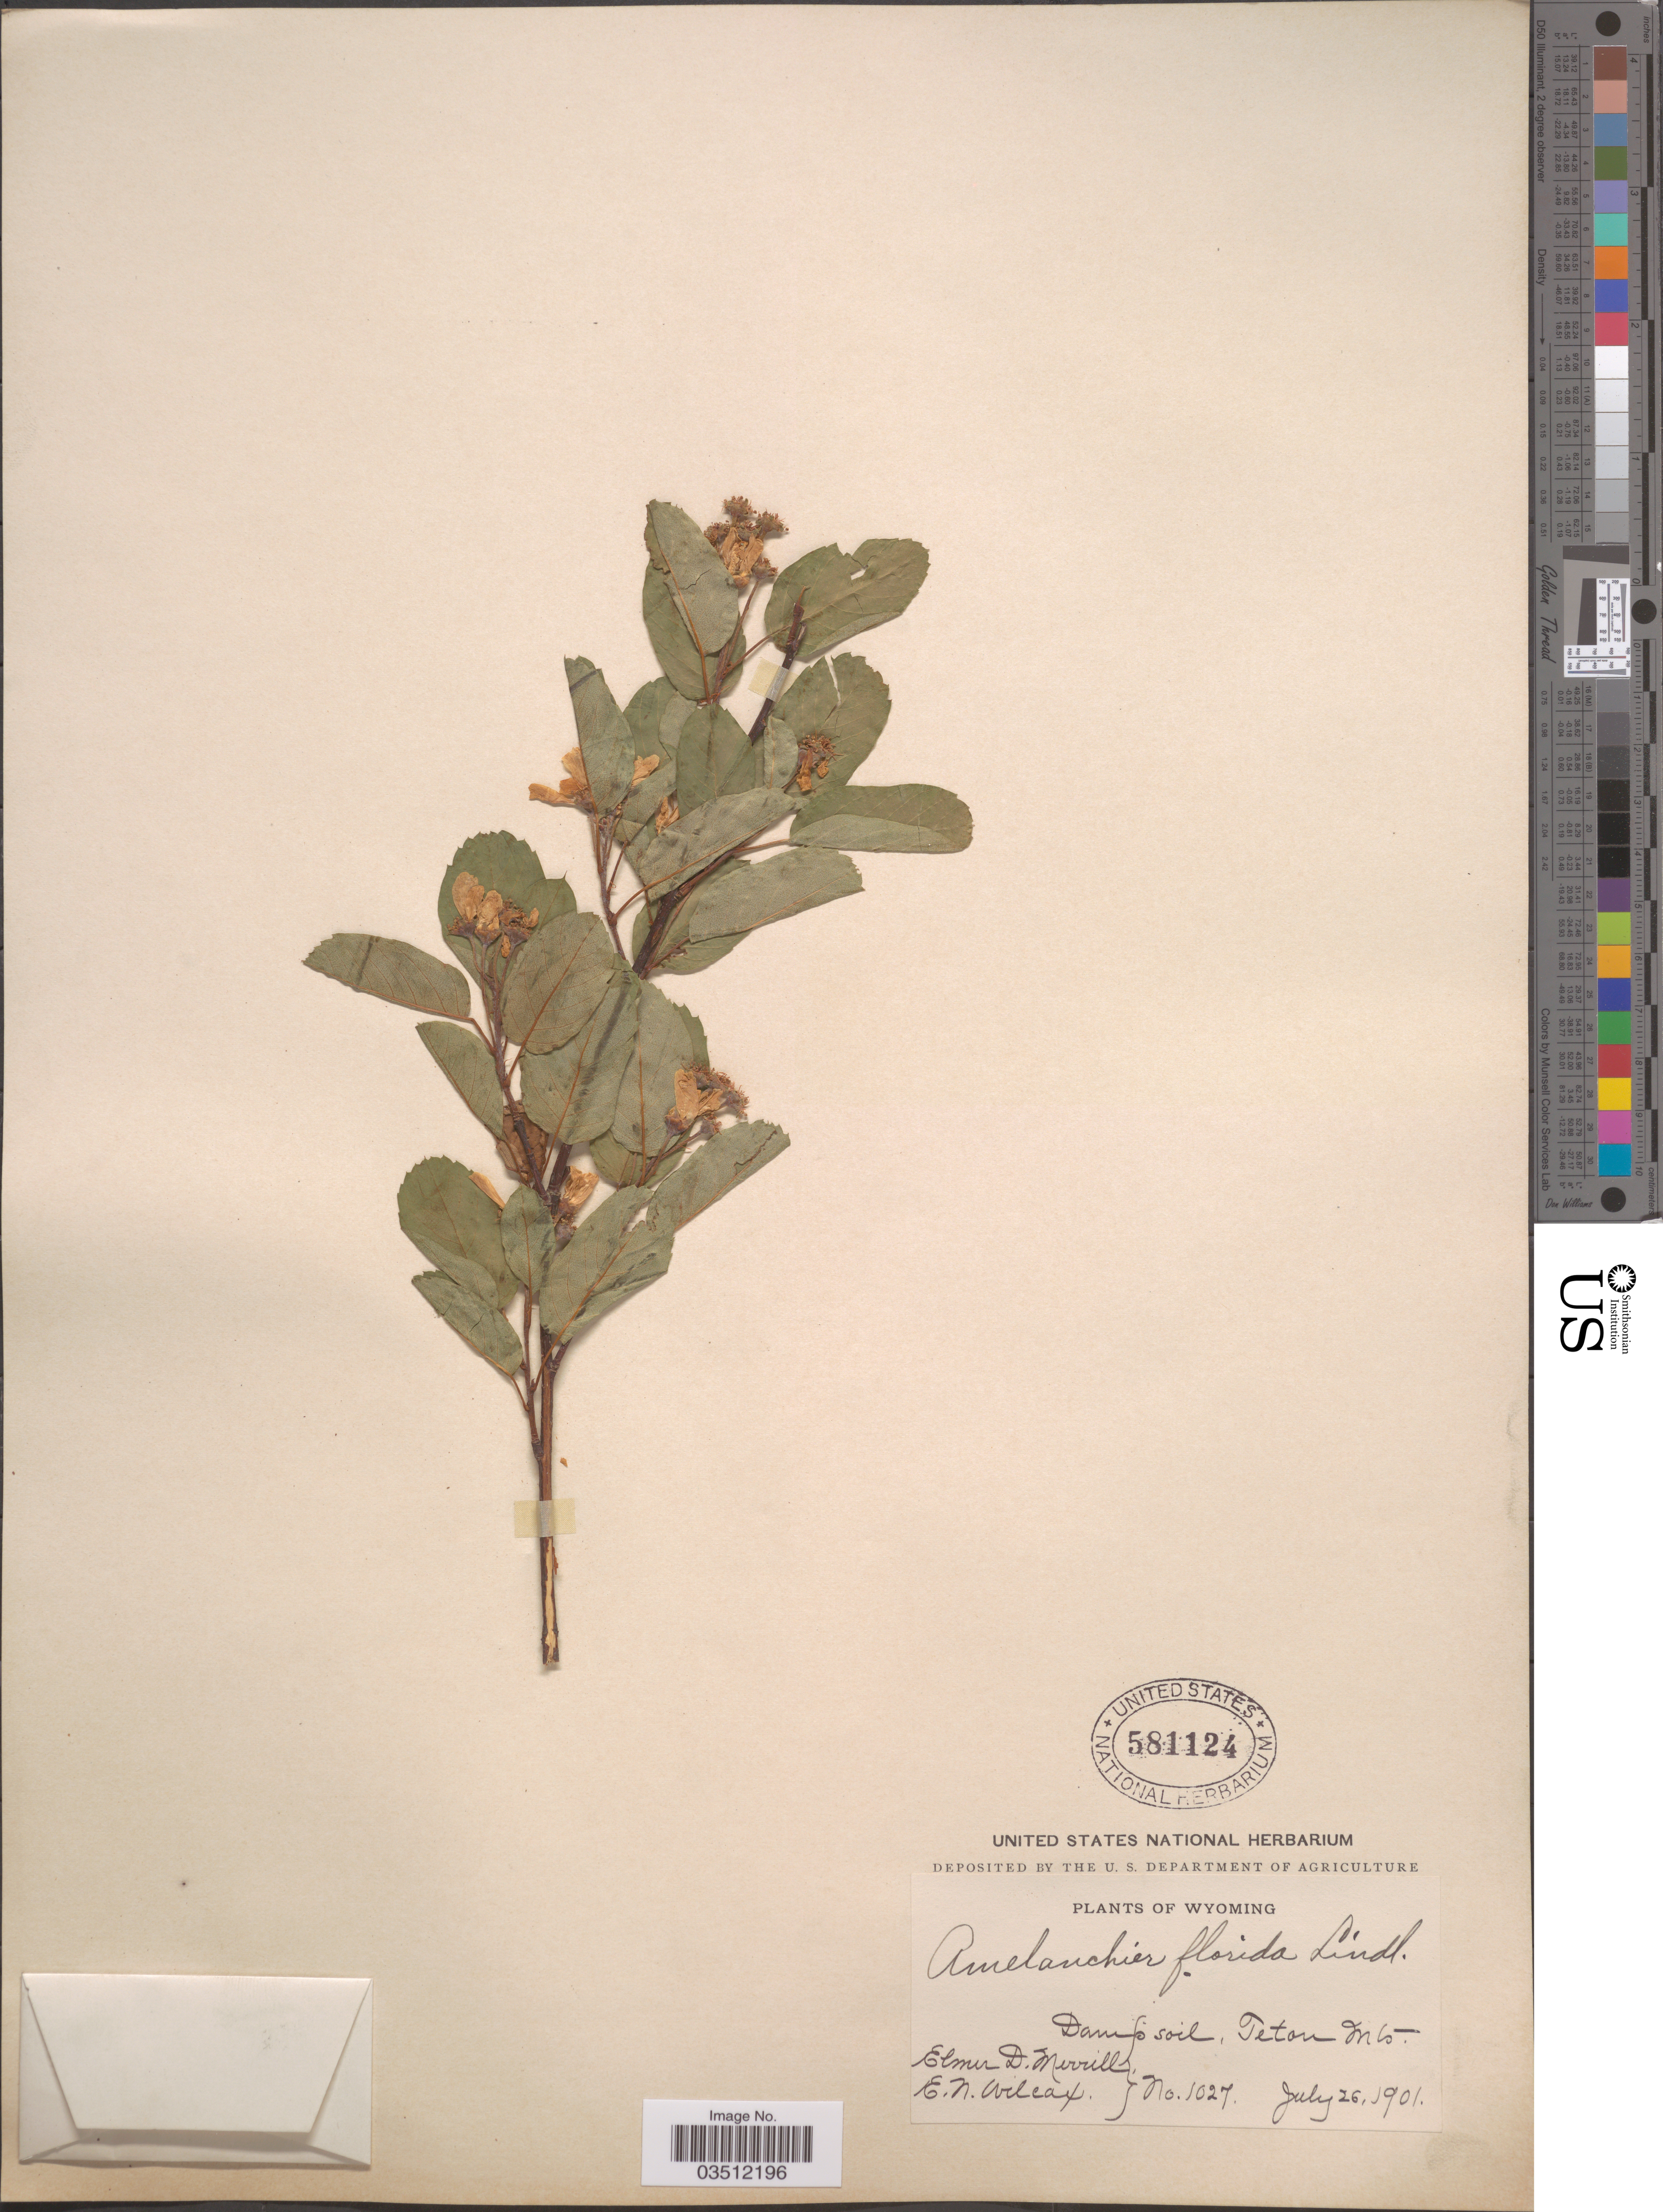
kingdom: Plantae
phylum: Tracheophyta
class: Magnoliopsida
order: Rosales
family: Rosaceae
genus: Amelanchier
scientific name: Amelanchier florida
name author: Lindl.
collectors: E. D. Merrill & E. Wilcox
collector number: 1027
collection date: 1901-07-26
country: United States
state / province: Wyoming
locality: Teton Mts.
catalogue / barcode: US 581124